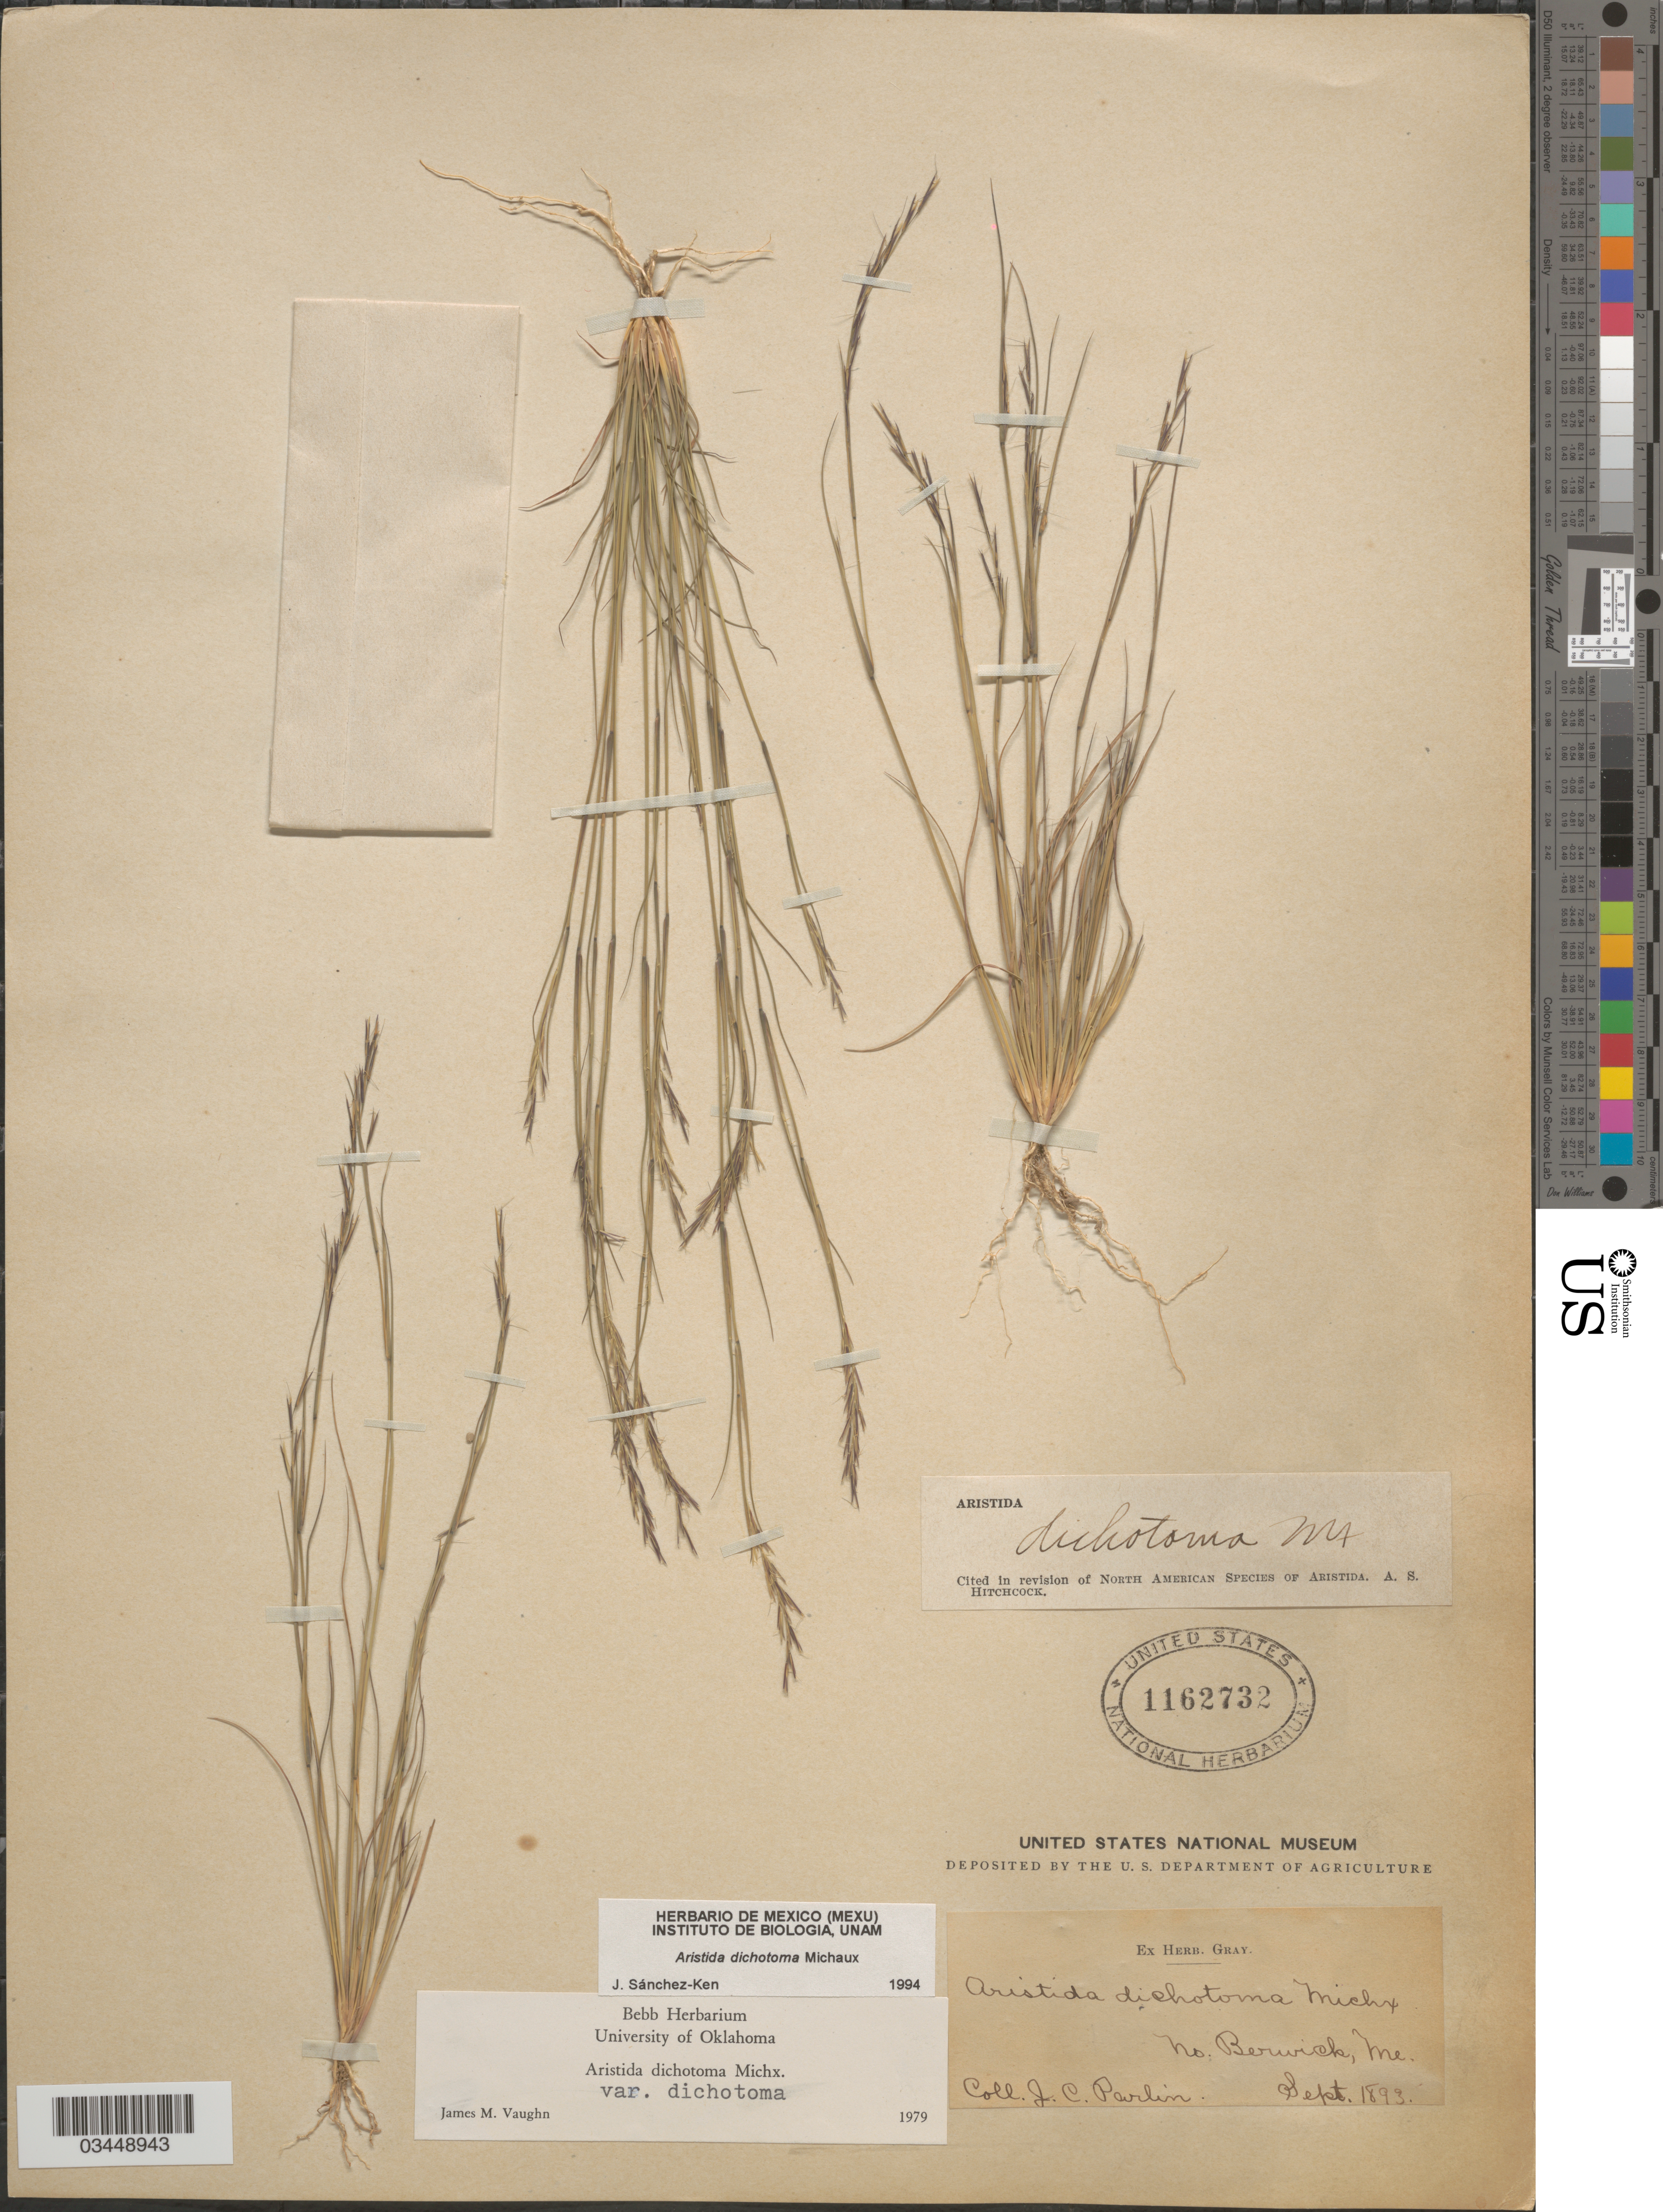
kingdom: Plantae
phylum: Tracheophyta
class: Liliopsida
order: Poales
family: Poaceae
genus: Aristida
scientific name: Aristida dichotoma var. dichotoma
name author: Michx.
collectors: J. Parlin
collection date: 1893-09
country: United States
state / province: Maine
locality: No. Berwick.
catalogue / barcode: US 1162732